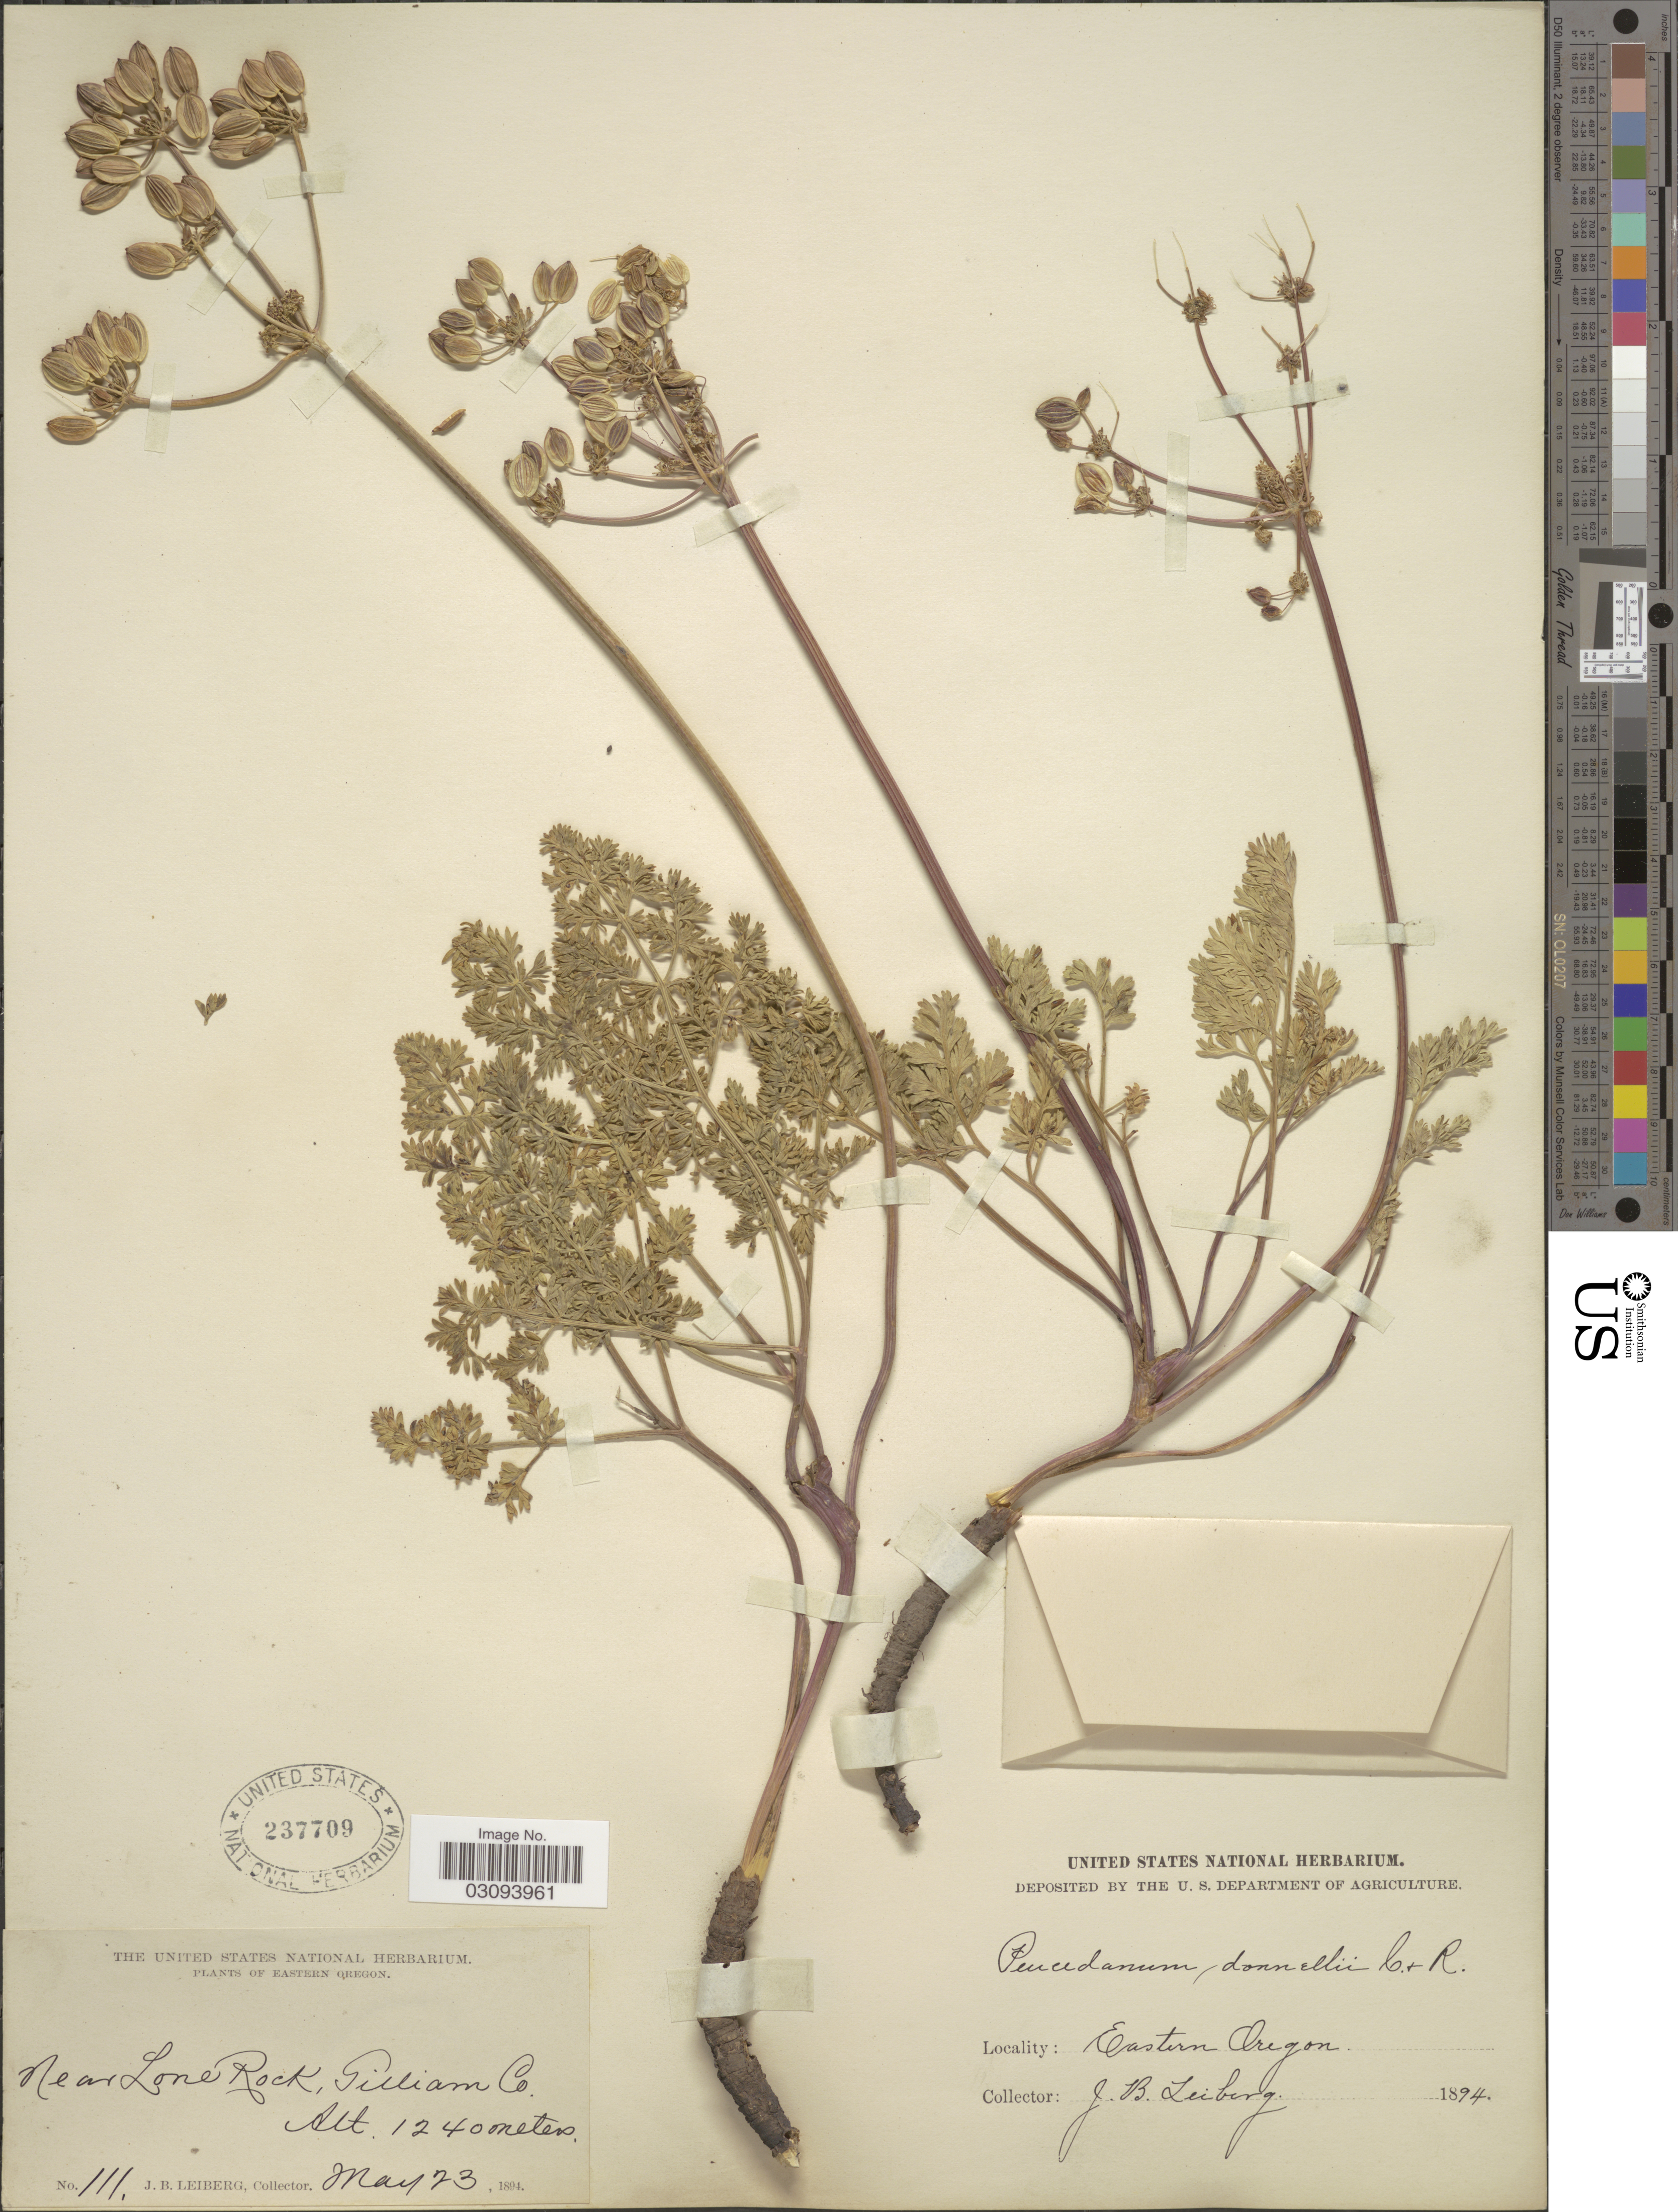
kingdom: Plantae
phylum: Tracheophyta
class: Magnoliopsida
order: Apiales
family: Apiaceae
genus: Lomatium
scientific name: Lomatium donnellii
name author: (J.M. Coult. & Rose) J.M. Coult. & Rose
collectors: J. B. Leiberg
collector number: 111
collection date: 1894-05-23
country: United States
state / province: Oregon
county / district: Gilliam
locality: Eastern Oregon. Near Lone Rock, Gilliam Co.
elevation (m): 1240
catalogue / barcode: US 237709